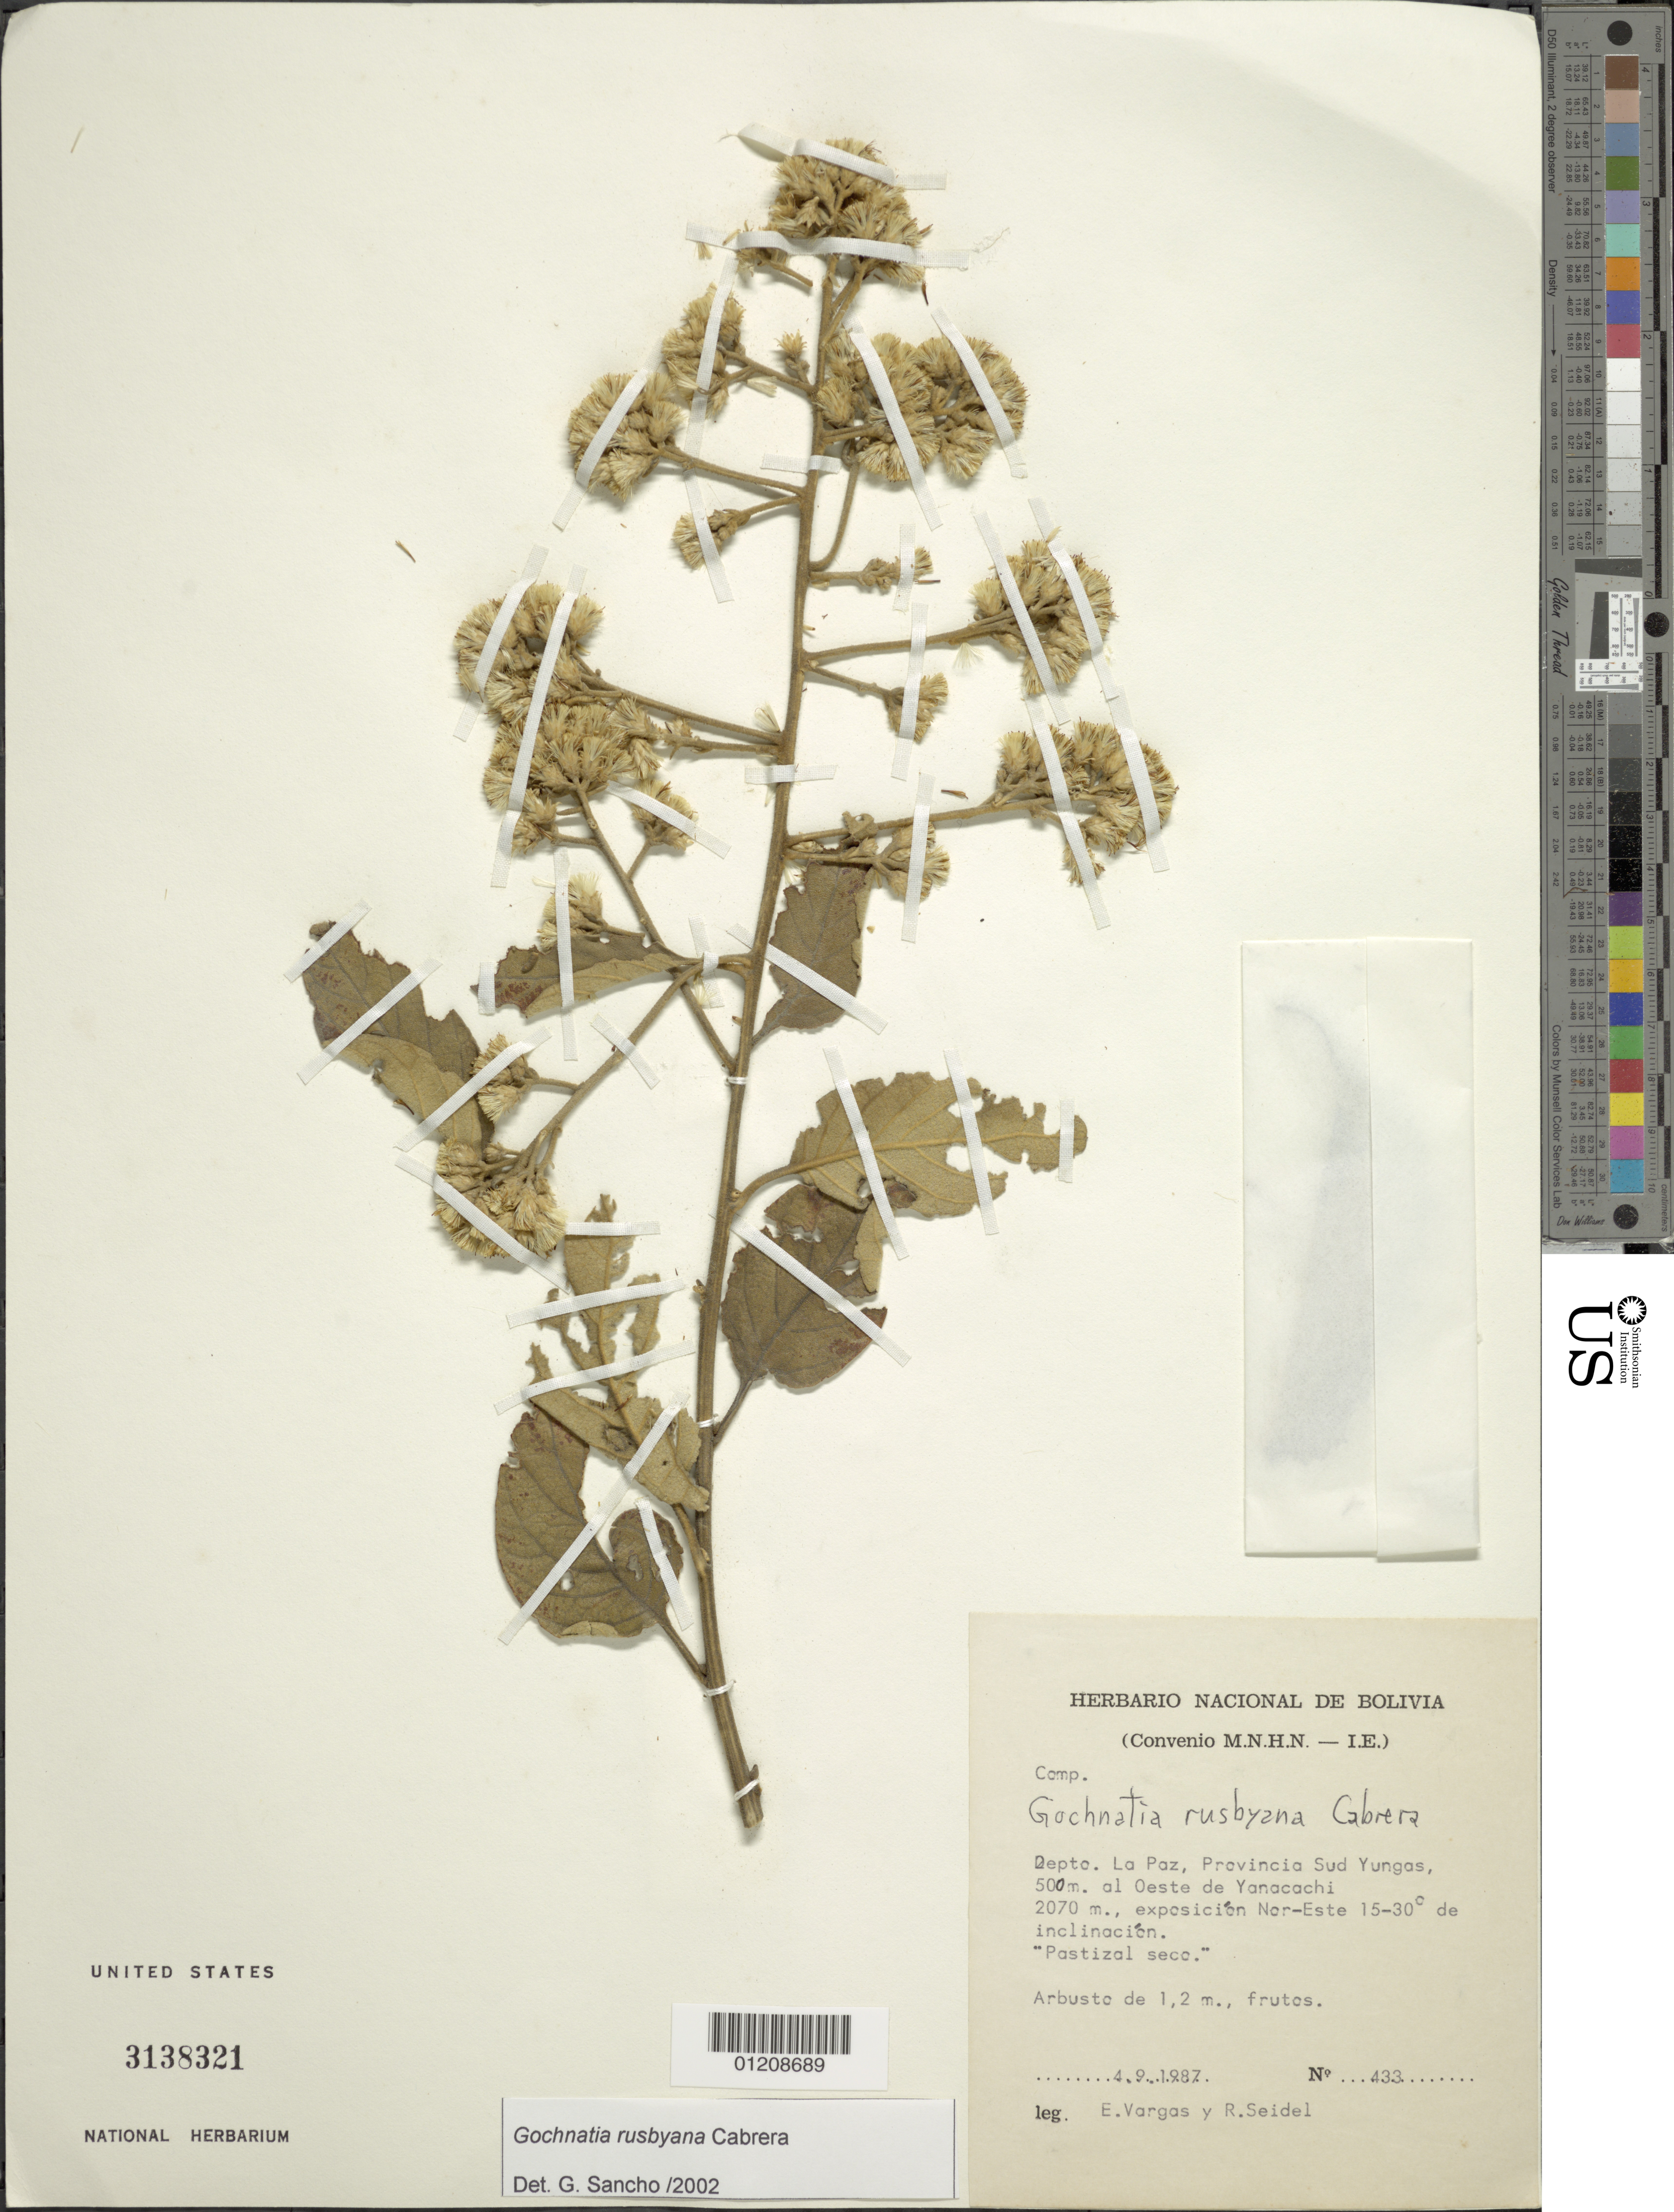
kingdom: Plantae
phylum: Tracheophyta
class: Magnoliopsida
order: Asterales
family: Asteraceae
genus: Moquiniastrum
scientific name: Moquiniastrum bolivianum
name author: (Rusby) G. Sancho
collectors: E. Vargas & R. Seidel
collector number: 433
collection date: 1987-09-04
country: Bolivia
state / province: La Paz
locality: Prov. Sud Yungas, 500 m al Oeste de Yanacachi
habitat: Esposicion Nor-Este 15-30° de inclinacion; pastizal seco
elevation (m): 2070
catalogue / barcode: US 3138321